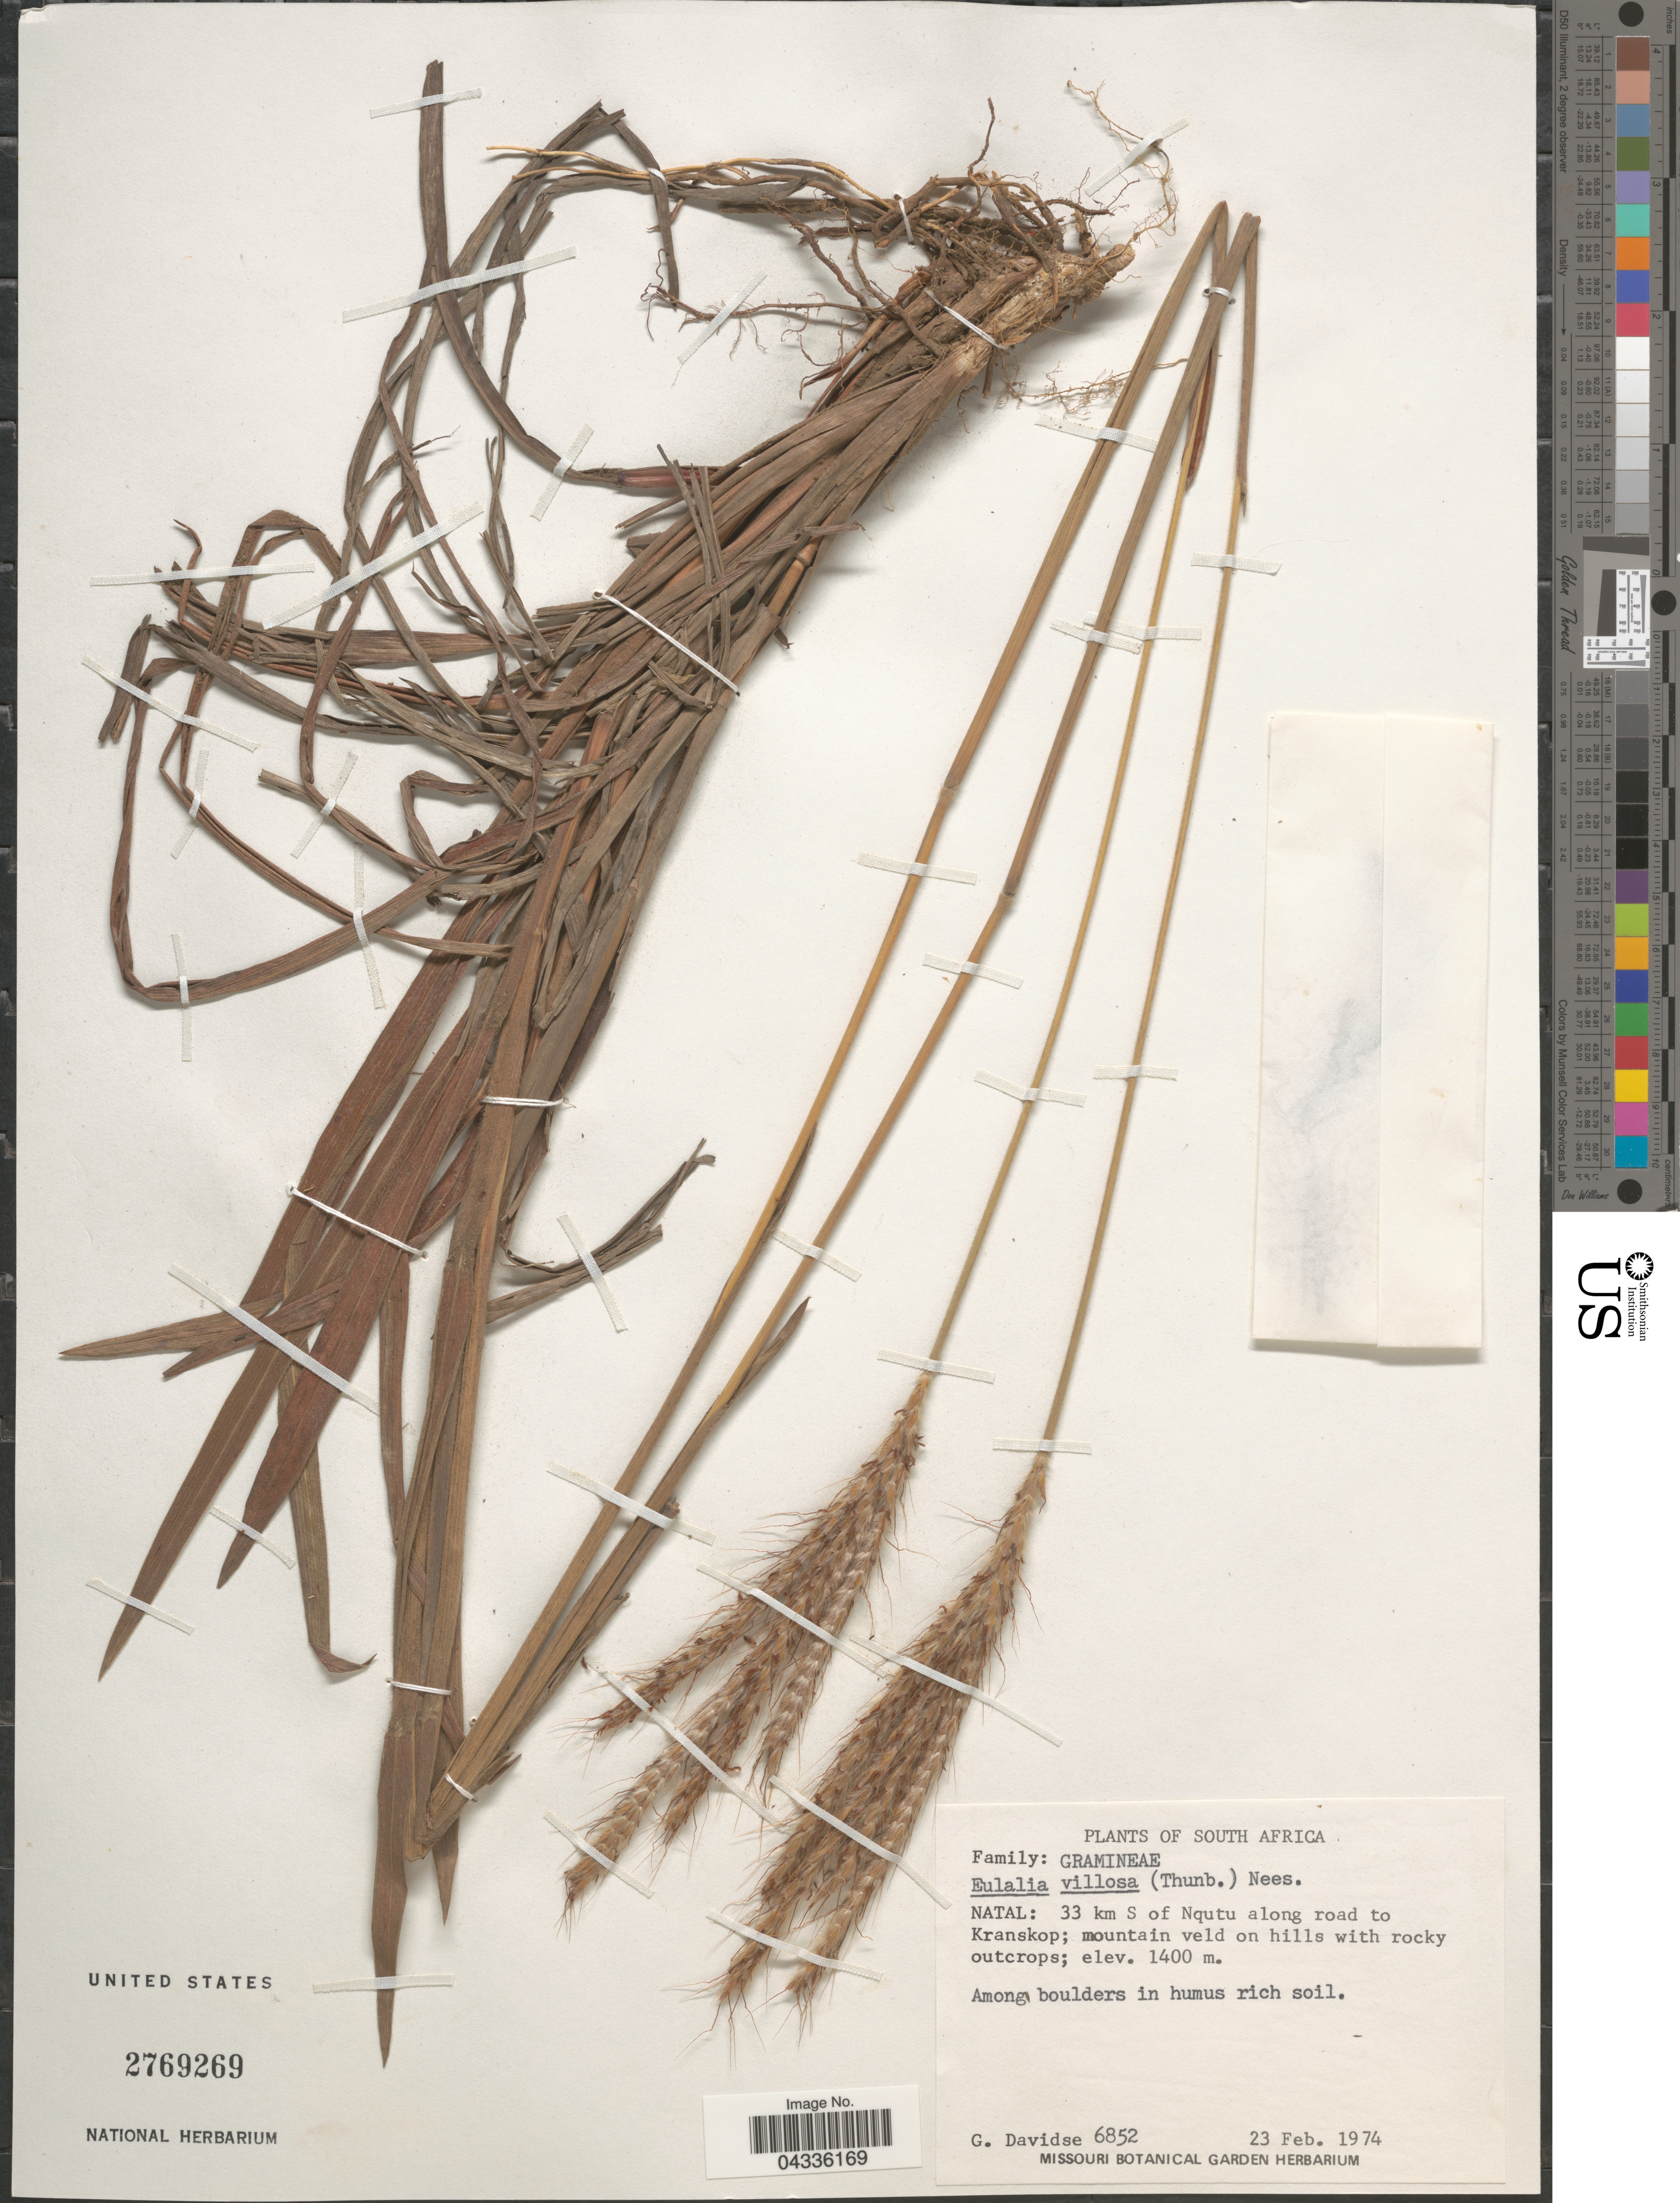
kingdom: Plantae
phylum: Tracheophyta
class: Liliopsida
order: Poales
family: Poaceae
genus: Eulalia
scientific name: Eulalia villosa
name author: (Thunb.) Nees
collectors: G. Davidse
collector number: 6852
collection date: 1974-02-23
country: South Africa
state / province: KwaZulu-Natal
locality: Natal: 33 km S of Nqutu along road to Kranskop.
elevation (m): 1400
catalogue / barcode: US 2769269